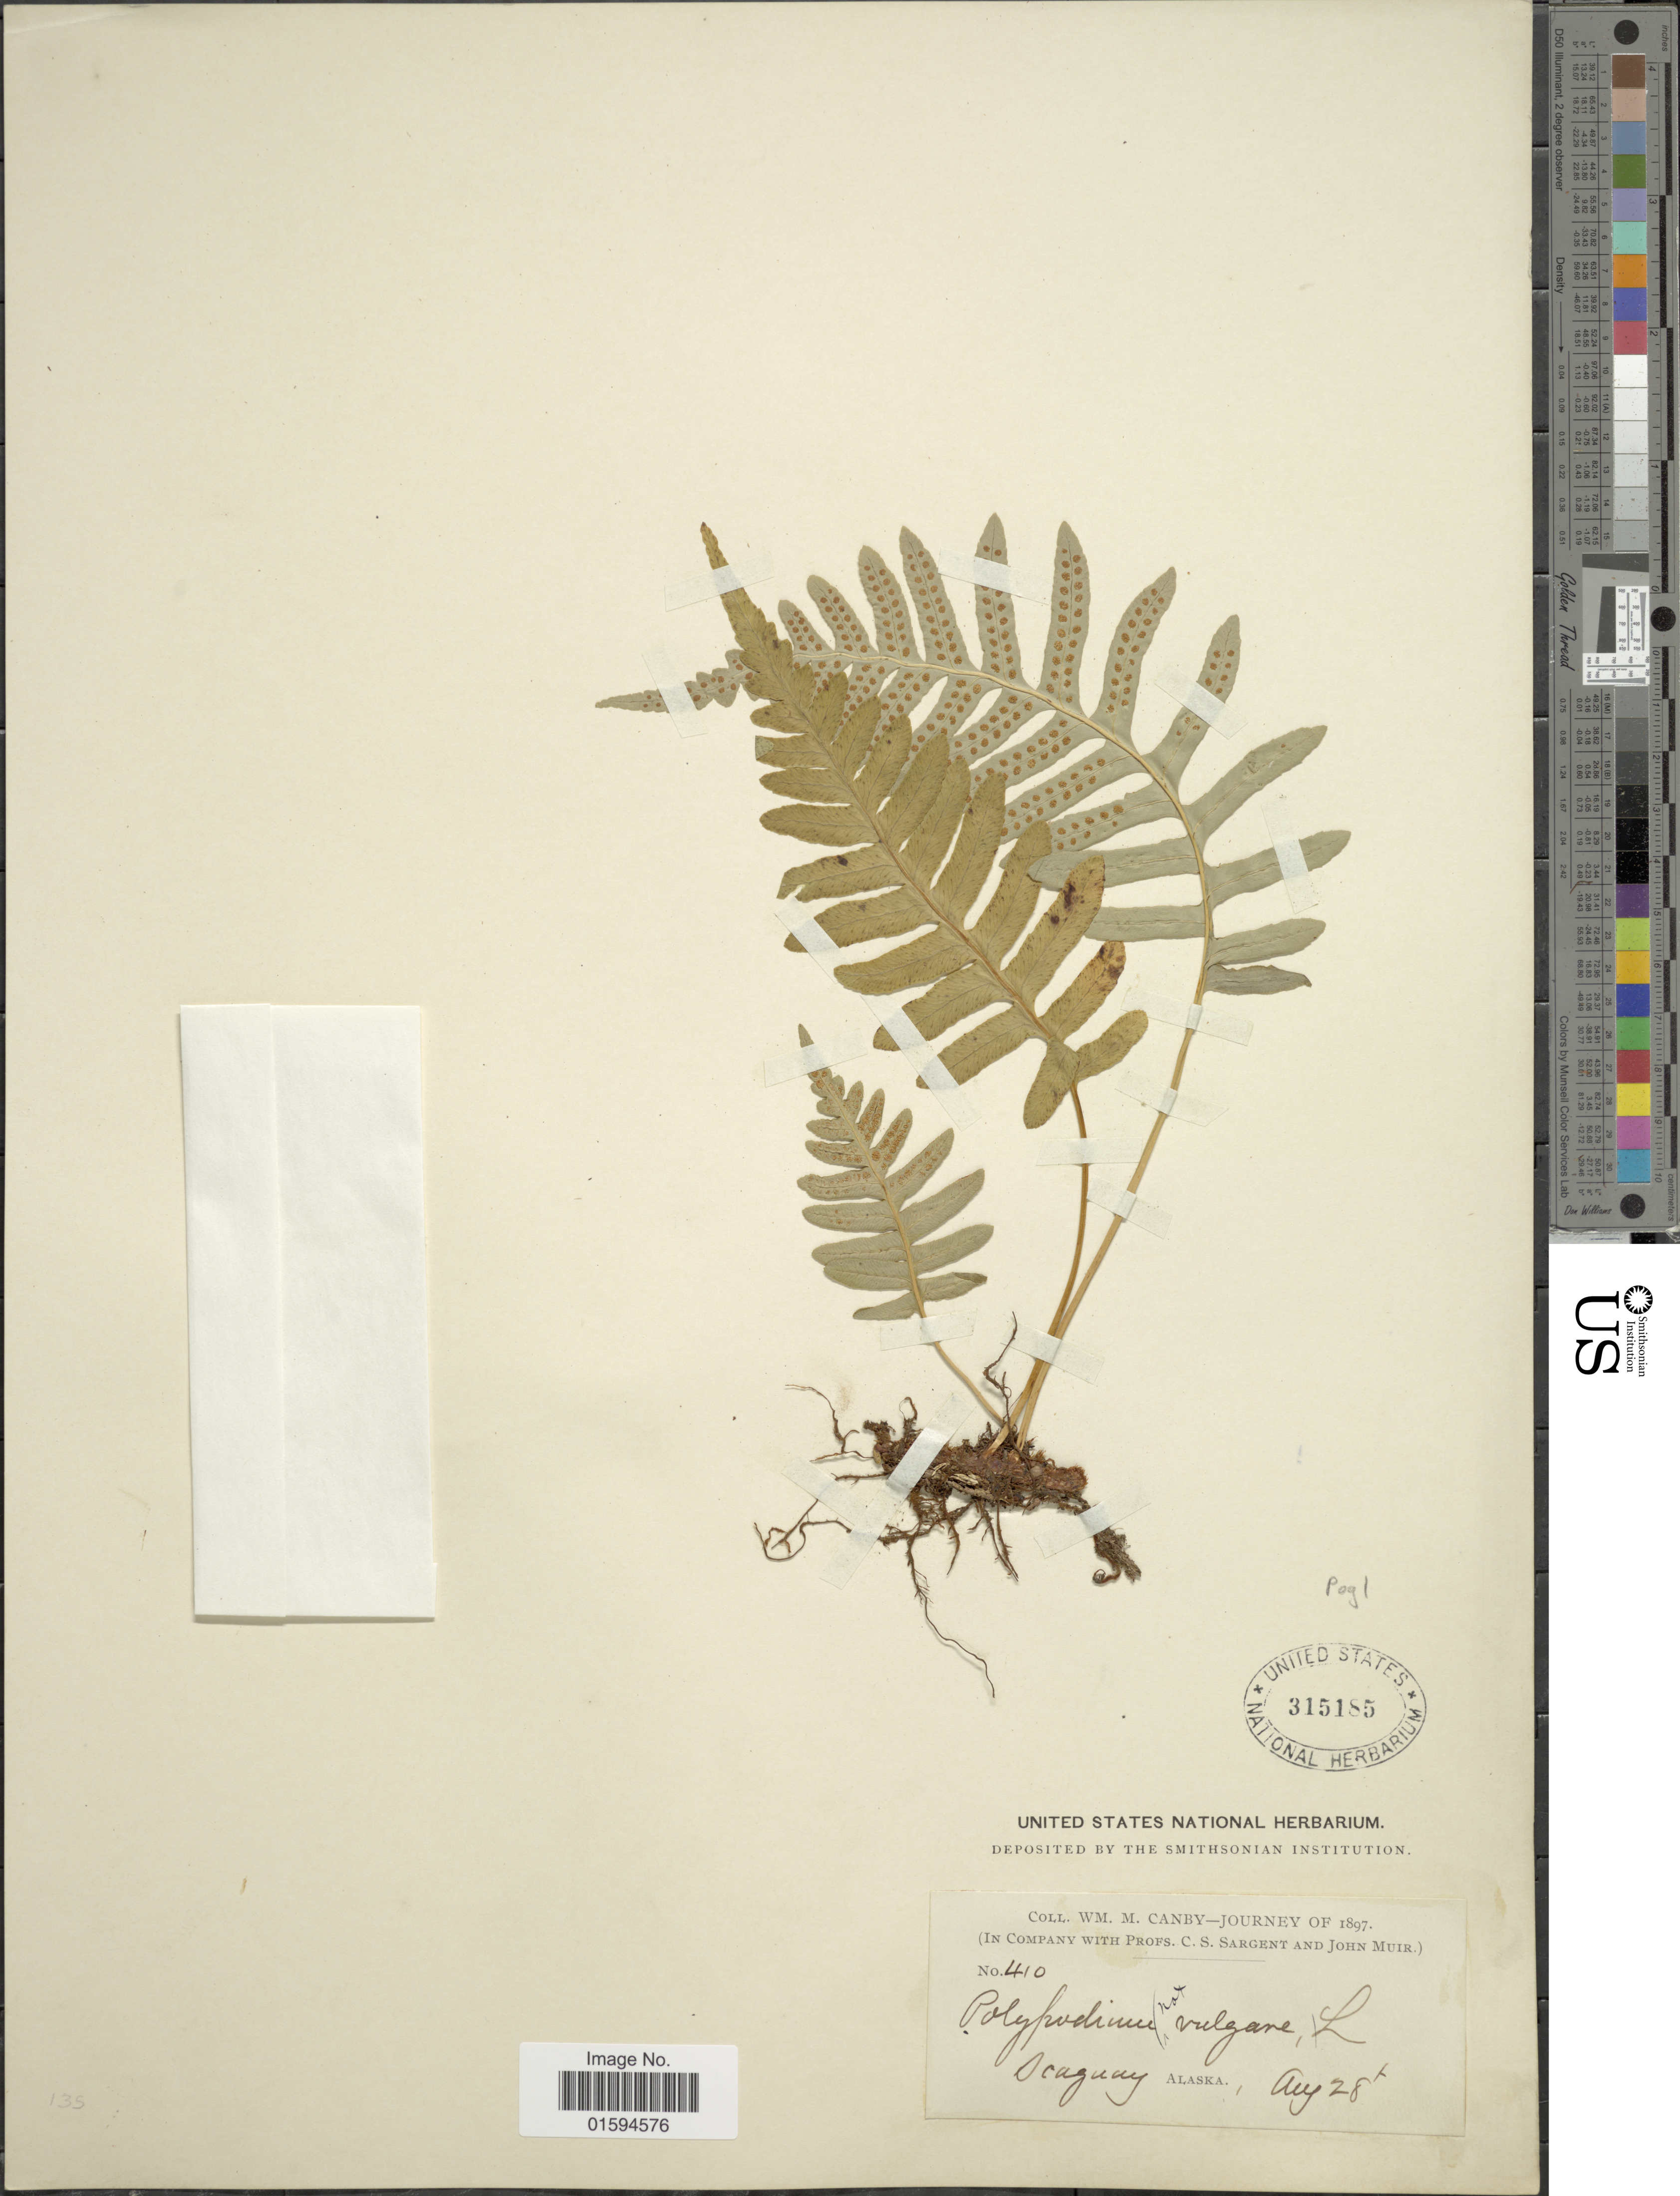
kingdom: Plantae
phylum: Tracheophyta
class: Polypodiopsida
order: Polypodiales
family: Polypodiaceae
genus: Polypodium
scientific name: Polypodium glycyrrhiza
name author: D.C. Eaton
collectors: W. M. Canby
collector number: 410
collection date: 1897-08-28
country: United States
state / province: Alaska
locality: Scagway.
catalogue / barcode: US 315185